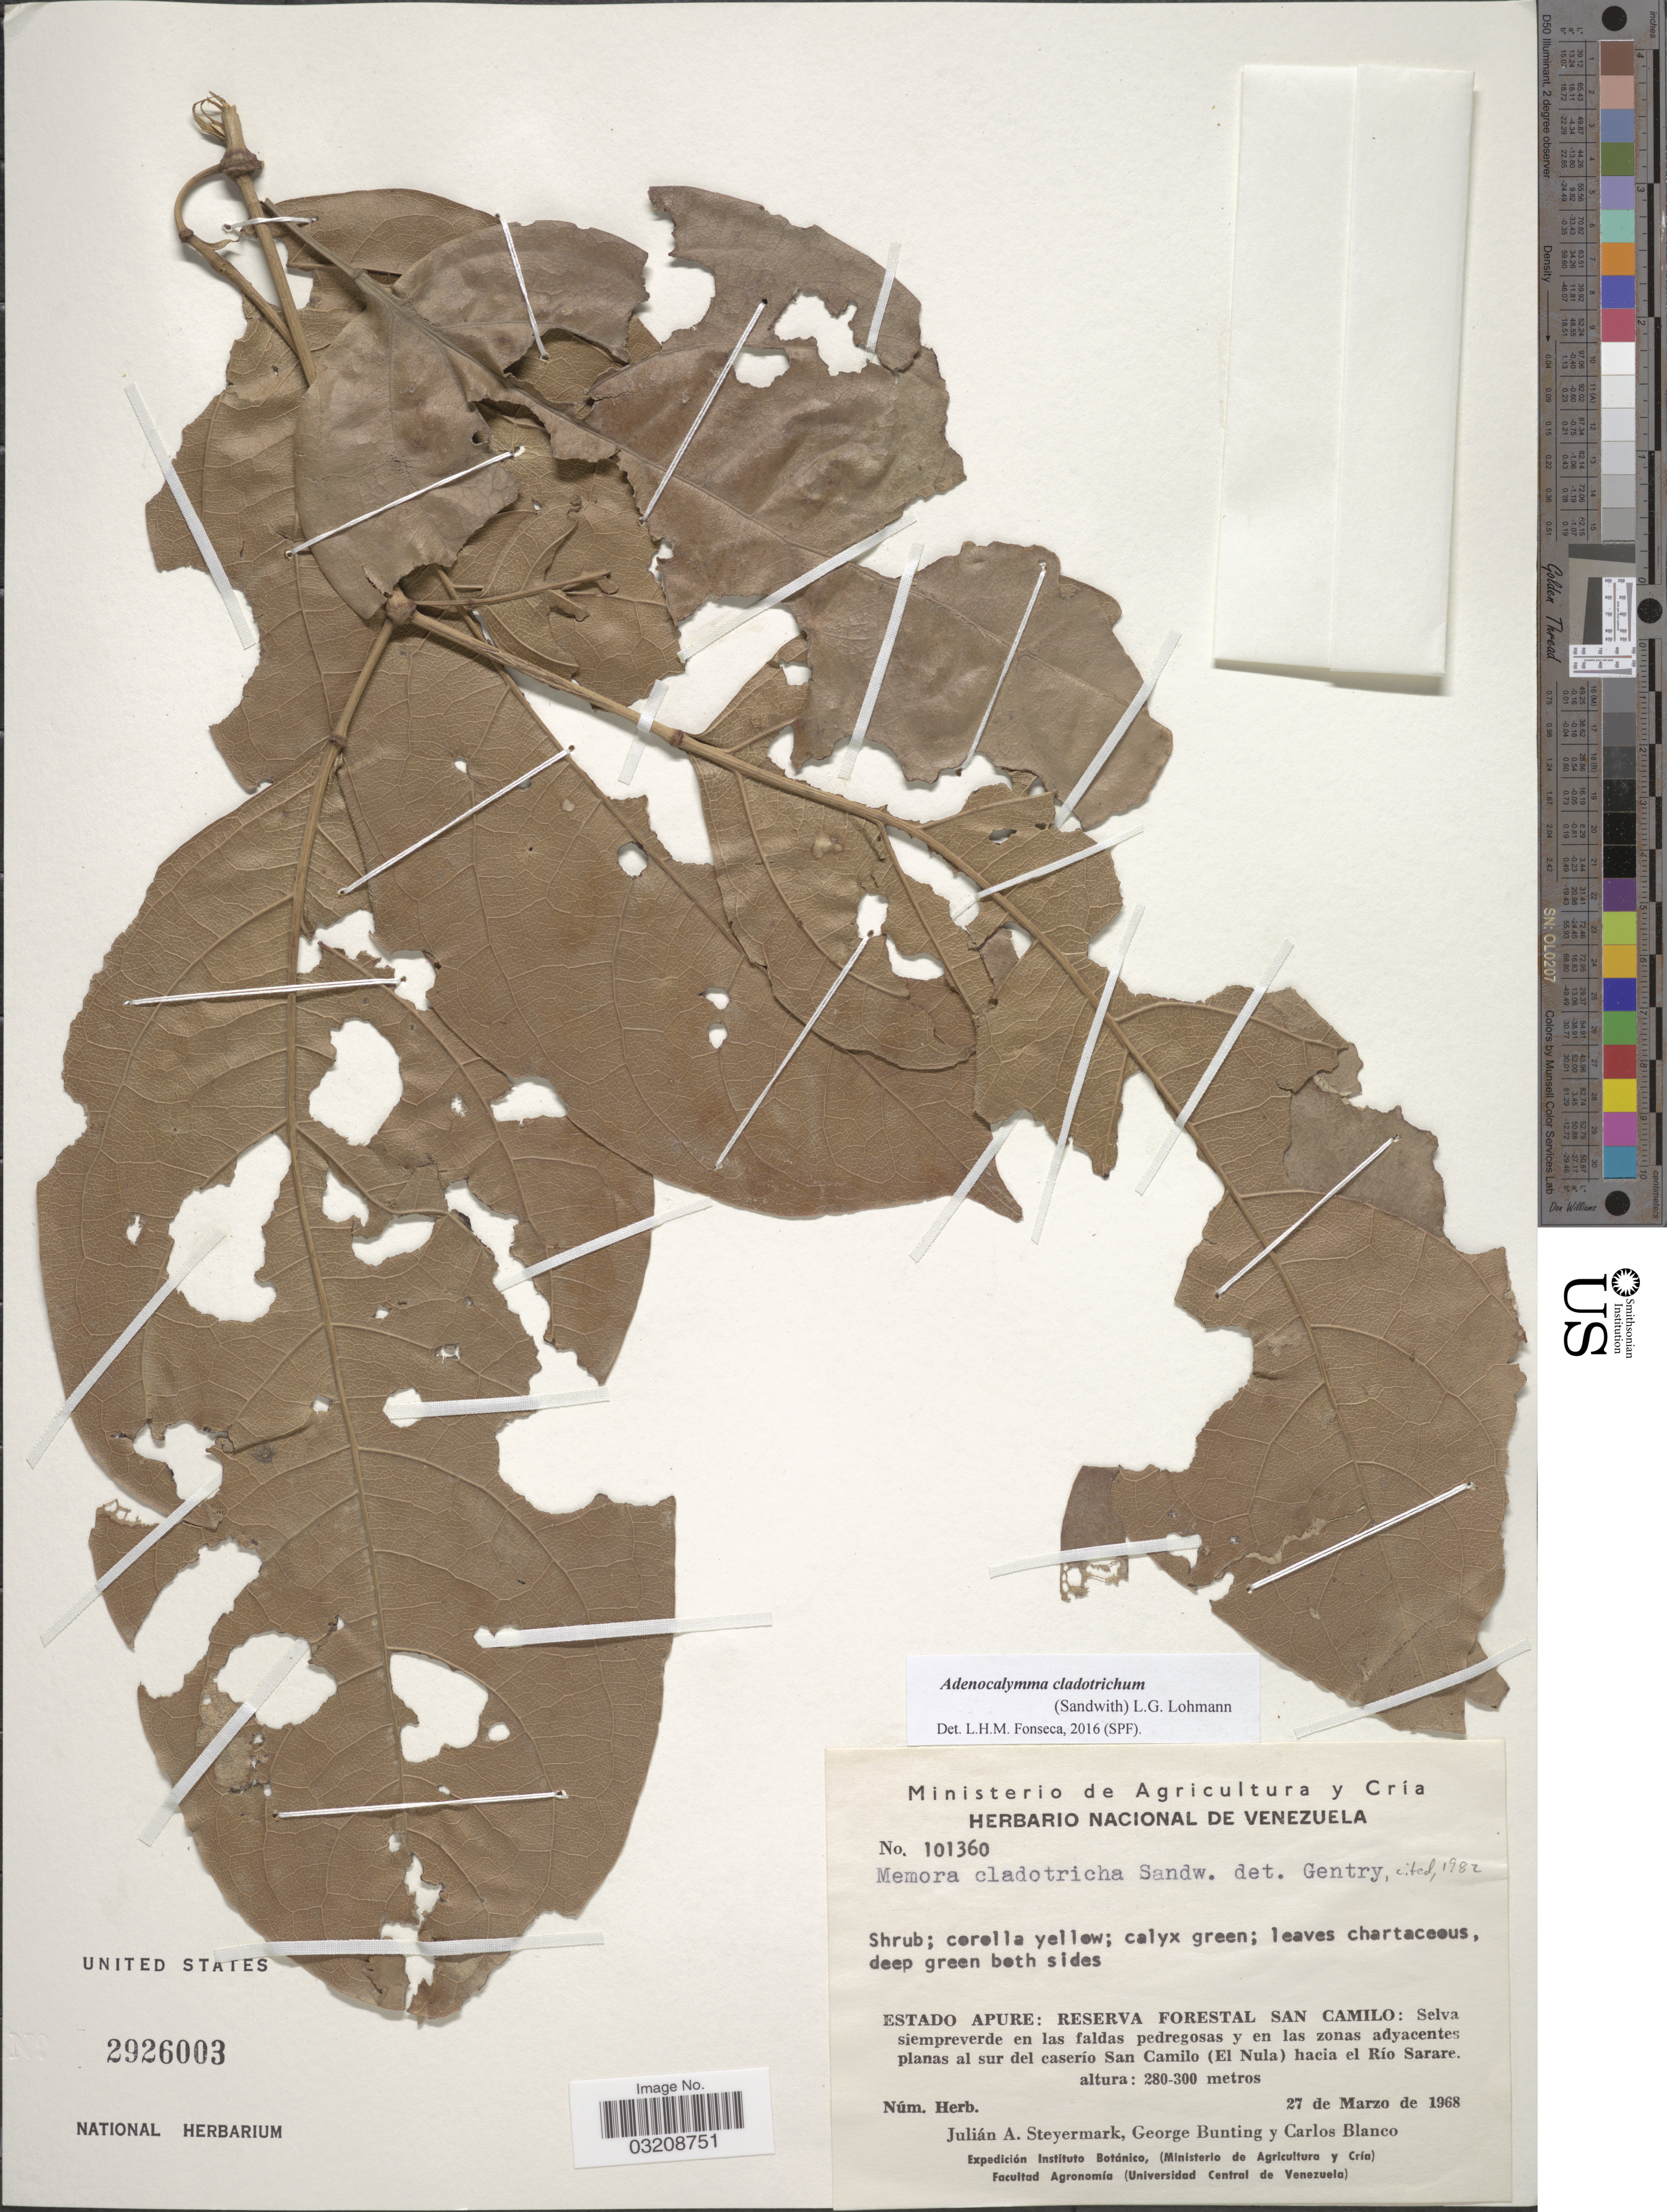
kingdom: Plantae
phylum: Tracheophyta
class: Magnoliopsida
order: Lamiales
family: Bignoniaceae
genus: Adenocalymma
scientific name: Adenocalymma cladotrichum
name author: (Sandwith) L.G. Lohmann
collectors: J. Steyermark, G. S. Bunting & C. Blanco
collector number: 101360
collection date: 1968-03-27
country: Venezuela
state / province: Apure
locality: Reserva Forestal San Camilo: Selva siempreverde en las faldas pedregosas y en las zonas adyacentes planas al sur del caserío San Camilo (El Nula) hacia el Río Sarare.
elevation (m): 280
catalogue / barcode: US 2926003